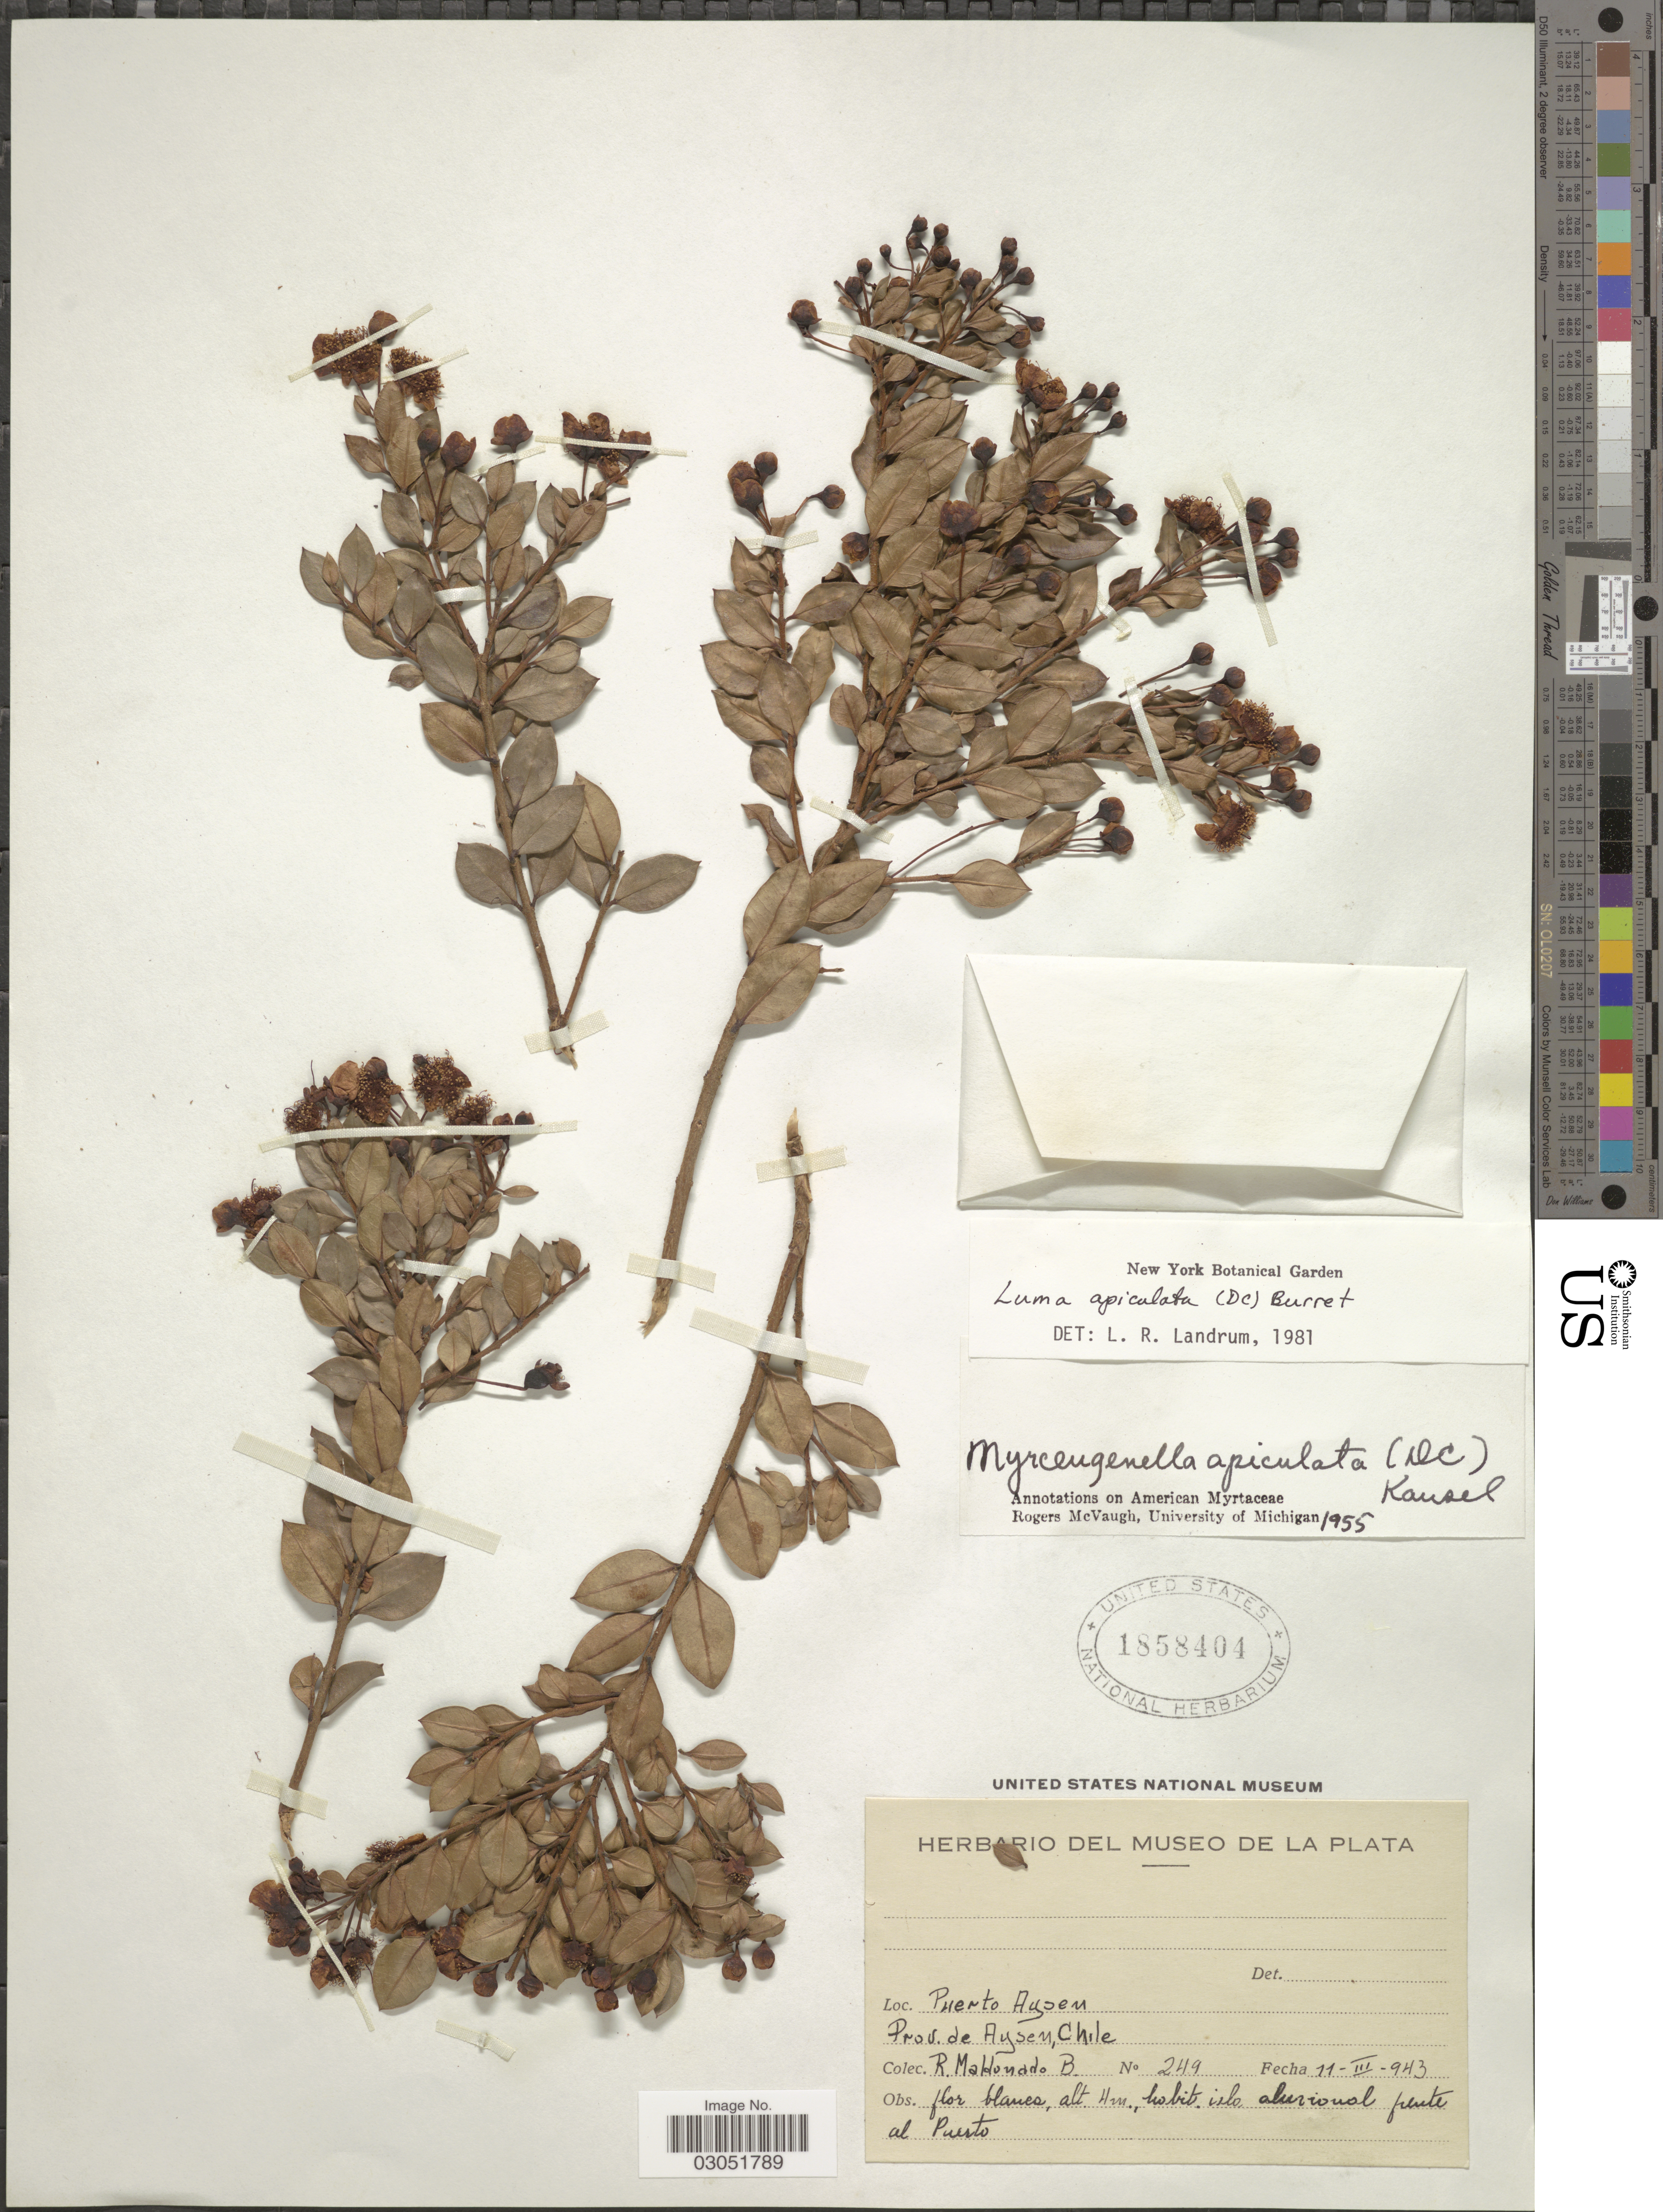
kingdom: Plantae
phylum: Tracheophyta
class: Magnoliopsida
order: Myrtales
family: Myrtaceae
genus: Luma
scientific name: Luma apiculata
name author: (DC.) Burret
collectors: R. Maldonado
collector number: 249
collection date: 1946-03-11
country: Chile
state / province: Aisén (XI)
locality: Puerto Aysen. Prov. de Aysen.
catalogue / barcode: US 1858404